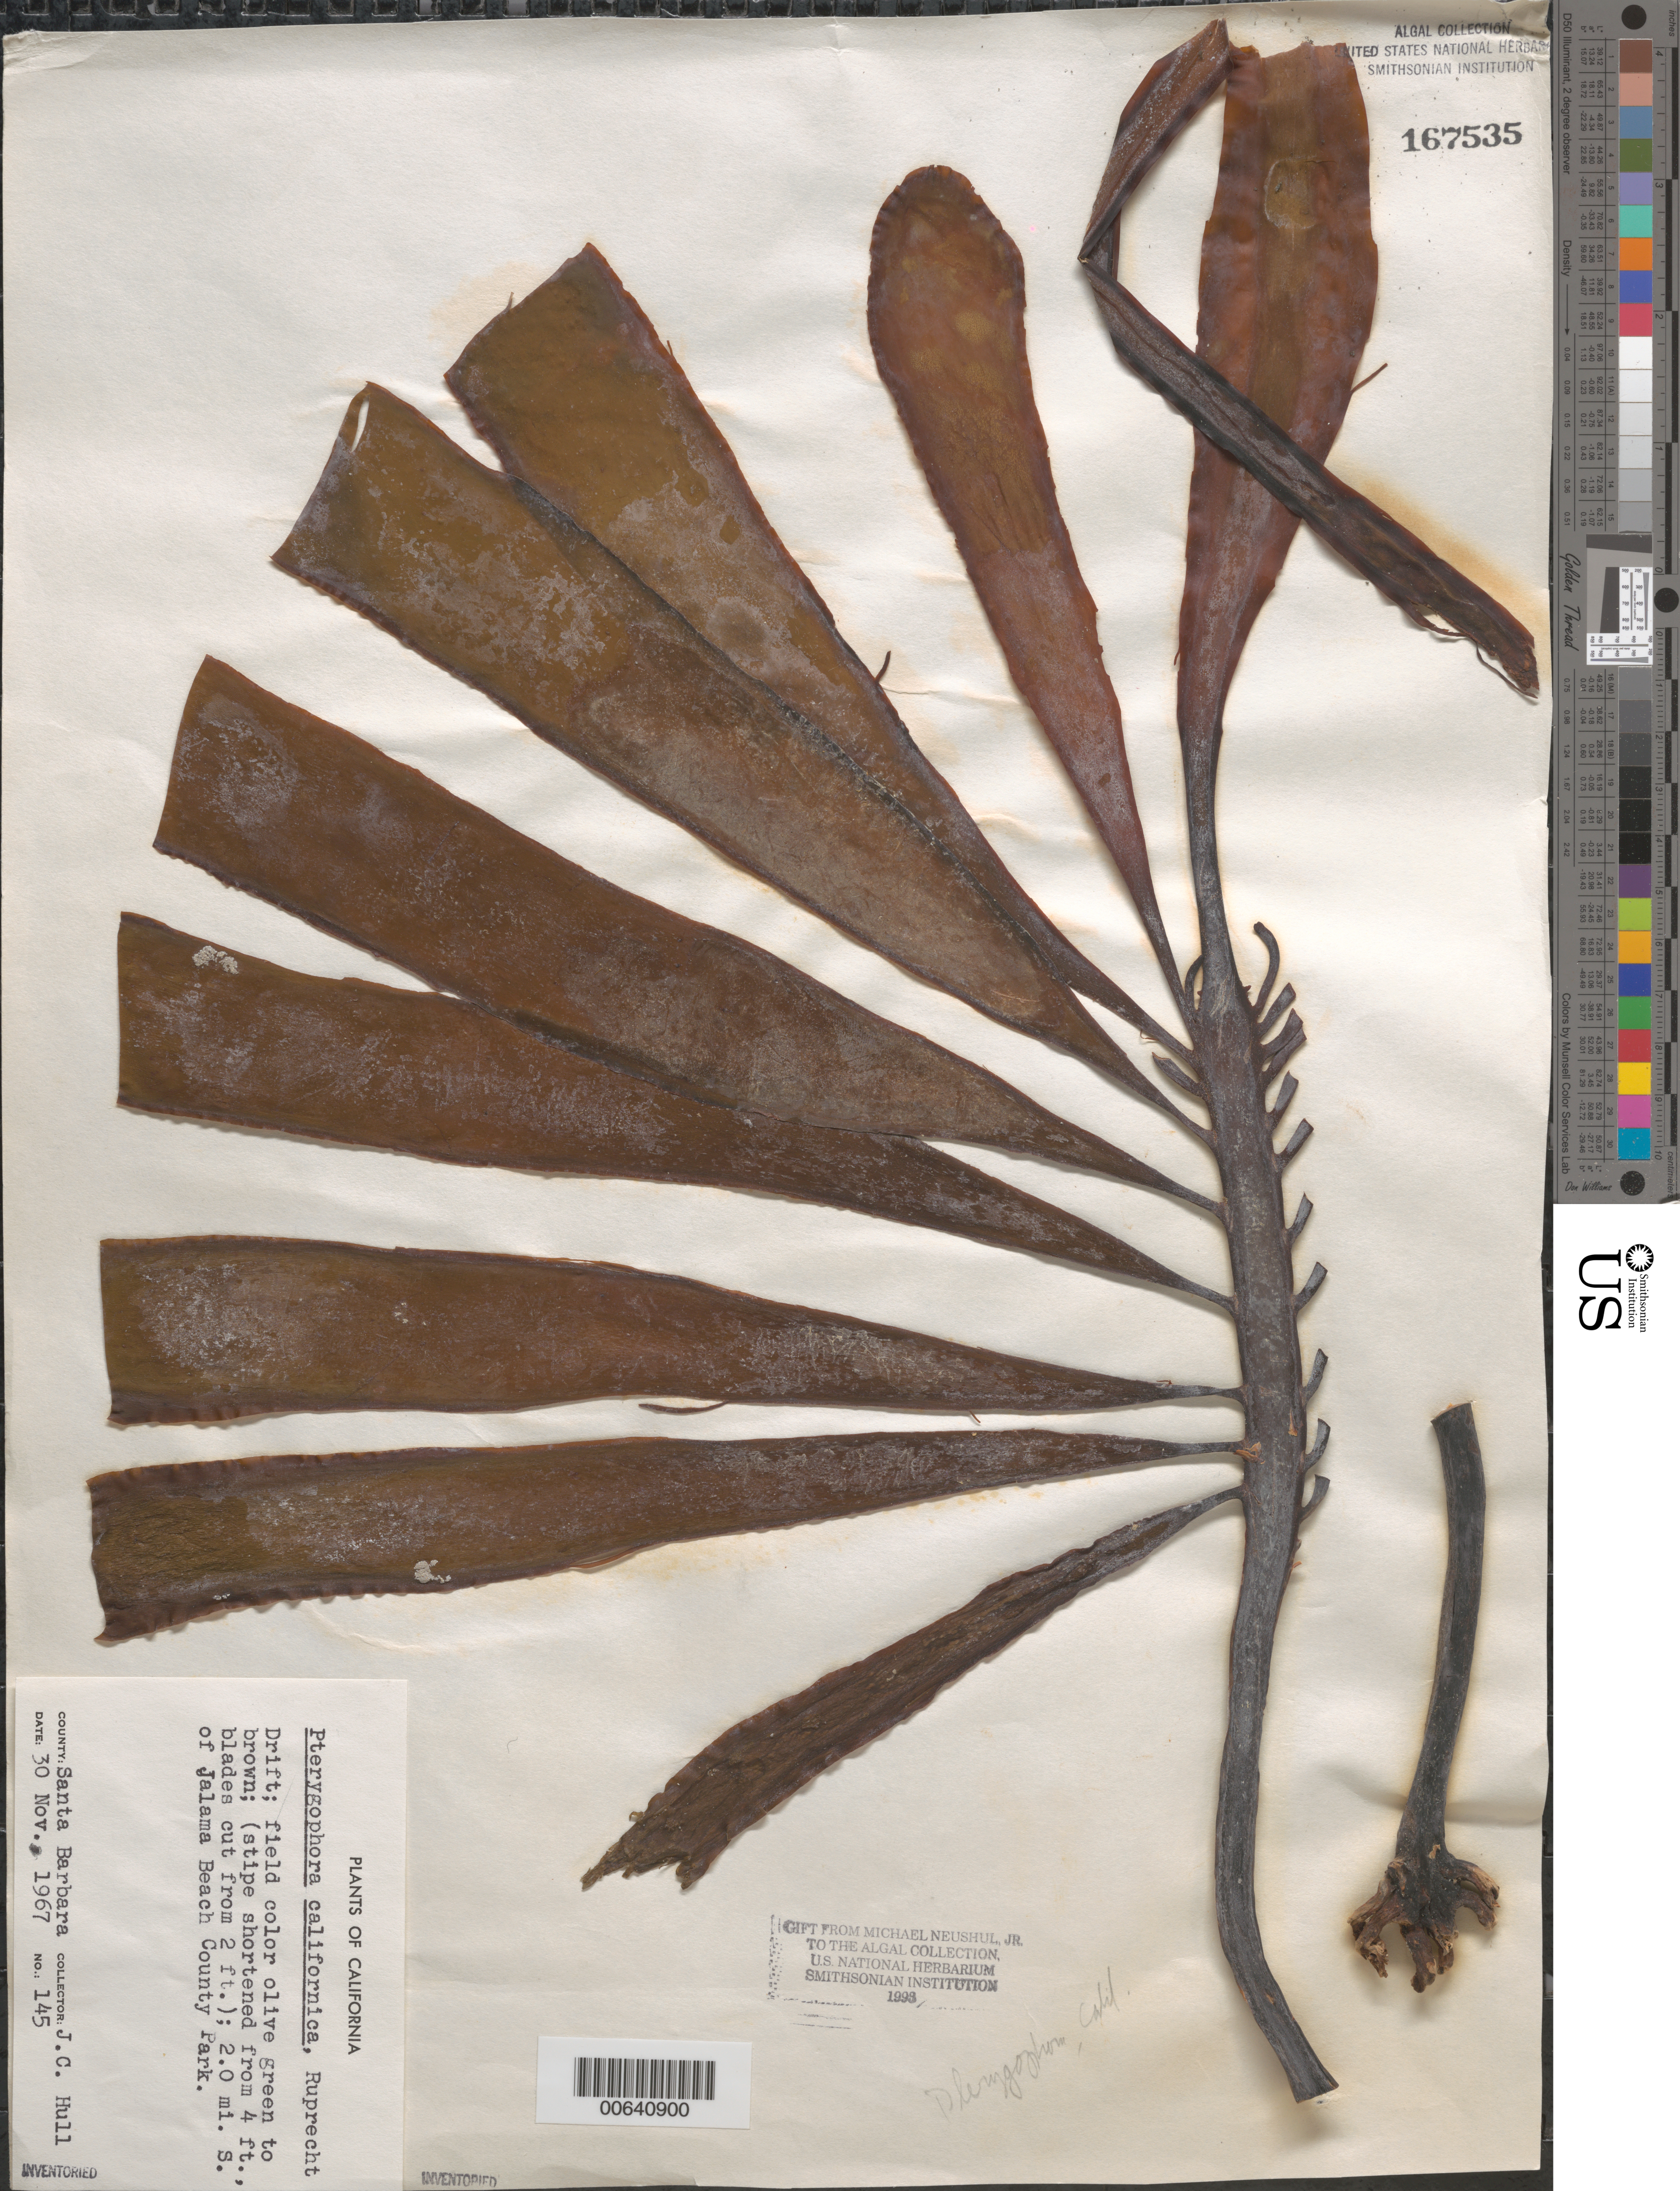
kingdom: Chromista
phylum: Ochrophyta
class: Phaeophyceae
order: Laminariales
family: Alariaceae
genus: Pterygophora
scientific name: Pterygophora californica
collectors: J. Hull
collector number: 145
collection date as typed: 30 Nov 1967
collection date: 1967-11-30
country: United States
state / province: California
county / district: Santa Barbara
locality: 2.0 miles south of Jalama Beach County Park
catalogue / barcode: US 167535